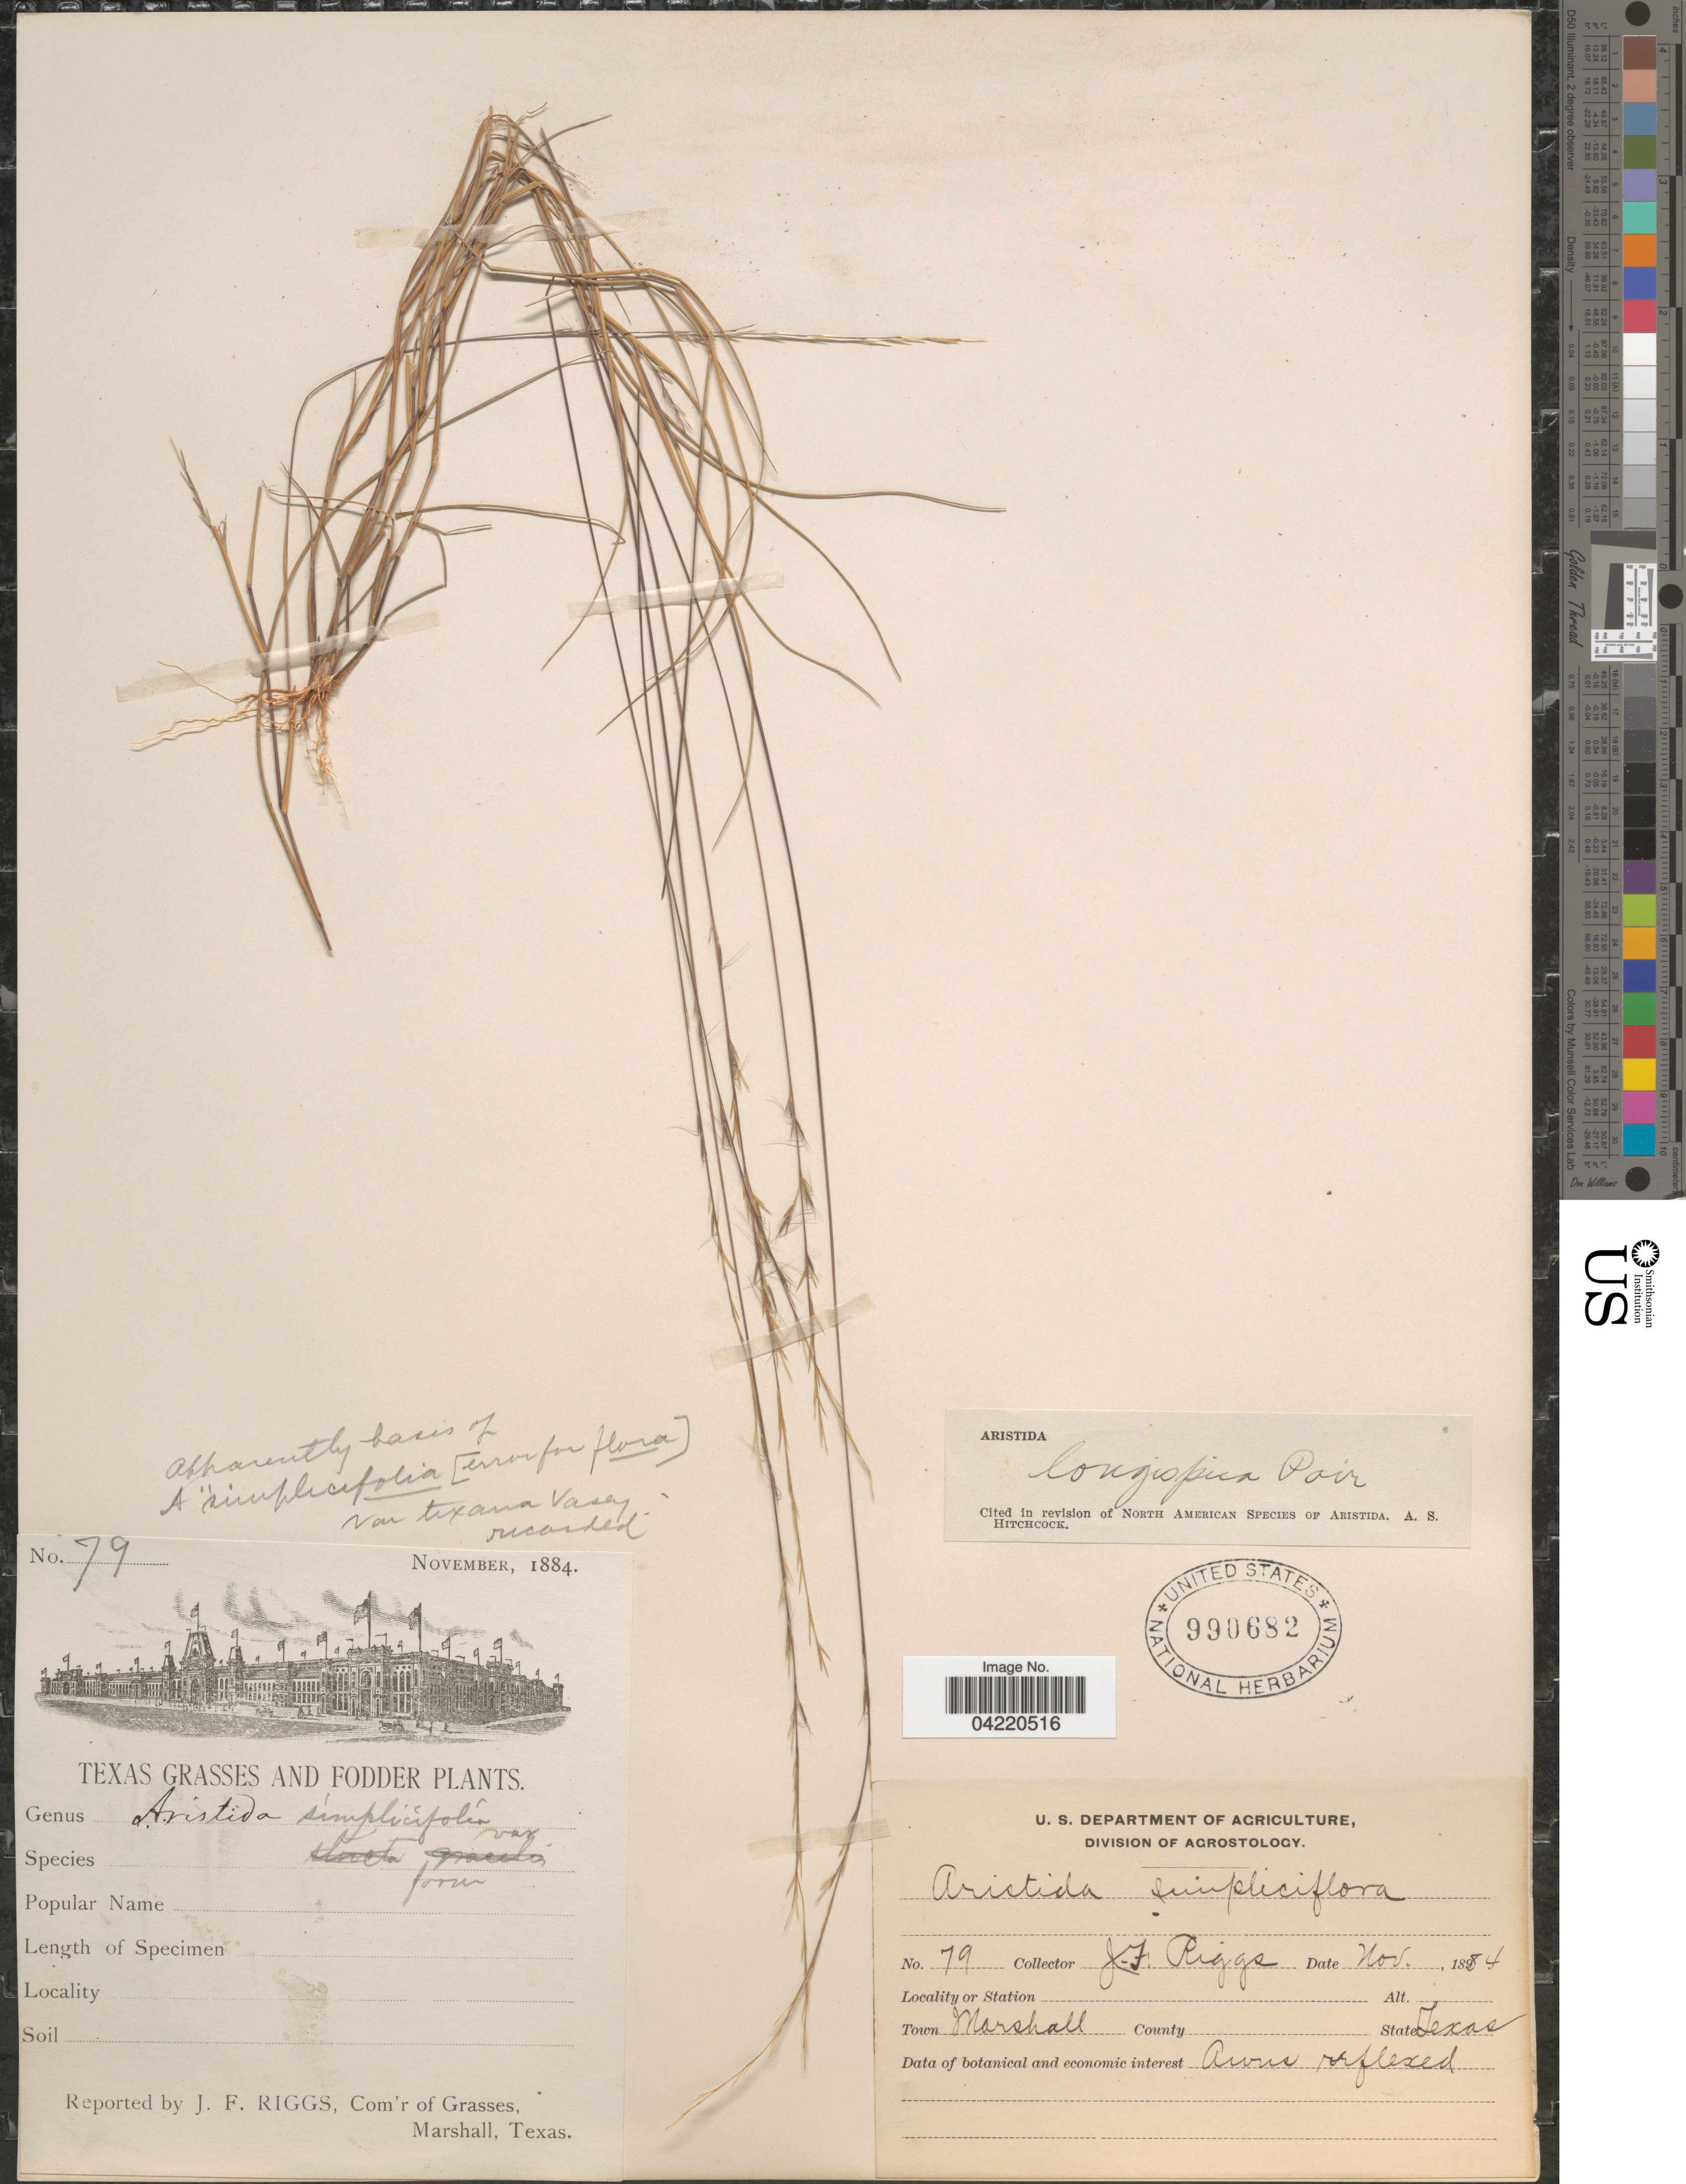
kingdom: Plantae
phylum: Tracheophyta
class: Liliopsida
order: Poales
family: Poaceae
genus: Aristida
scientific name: Aristida longespica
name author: Poir.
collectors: J. Riggs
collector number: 79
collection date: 1884-11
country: United States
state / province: Texas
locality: Town Marshall.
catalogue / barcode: US 990682